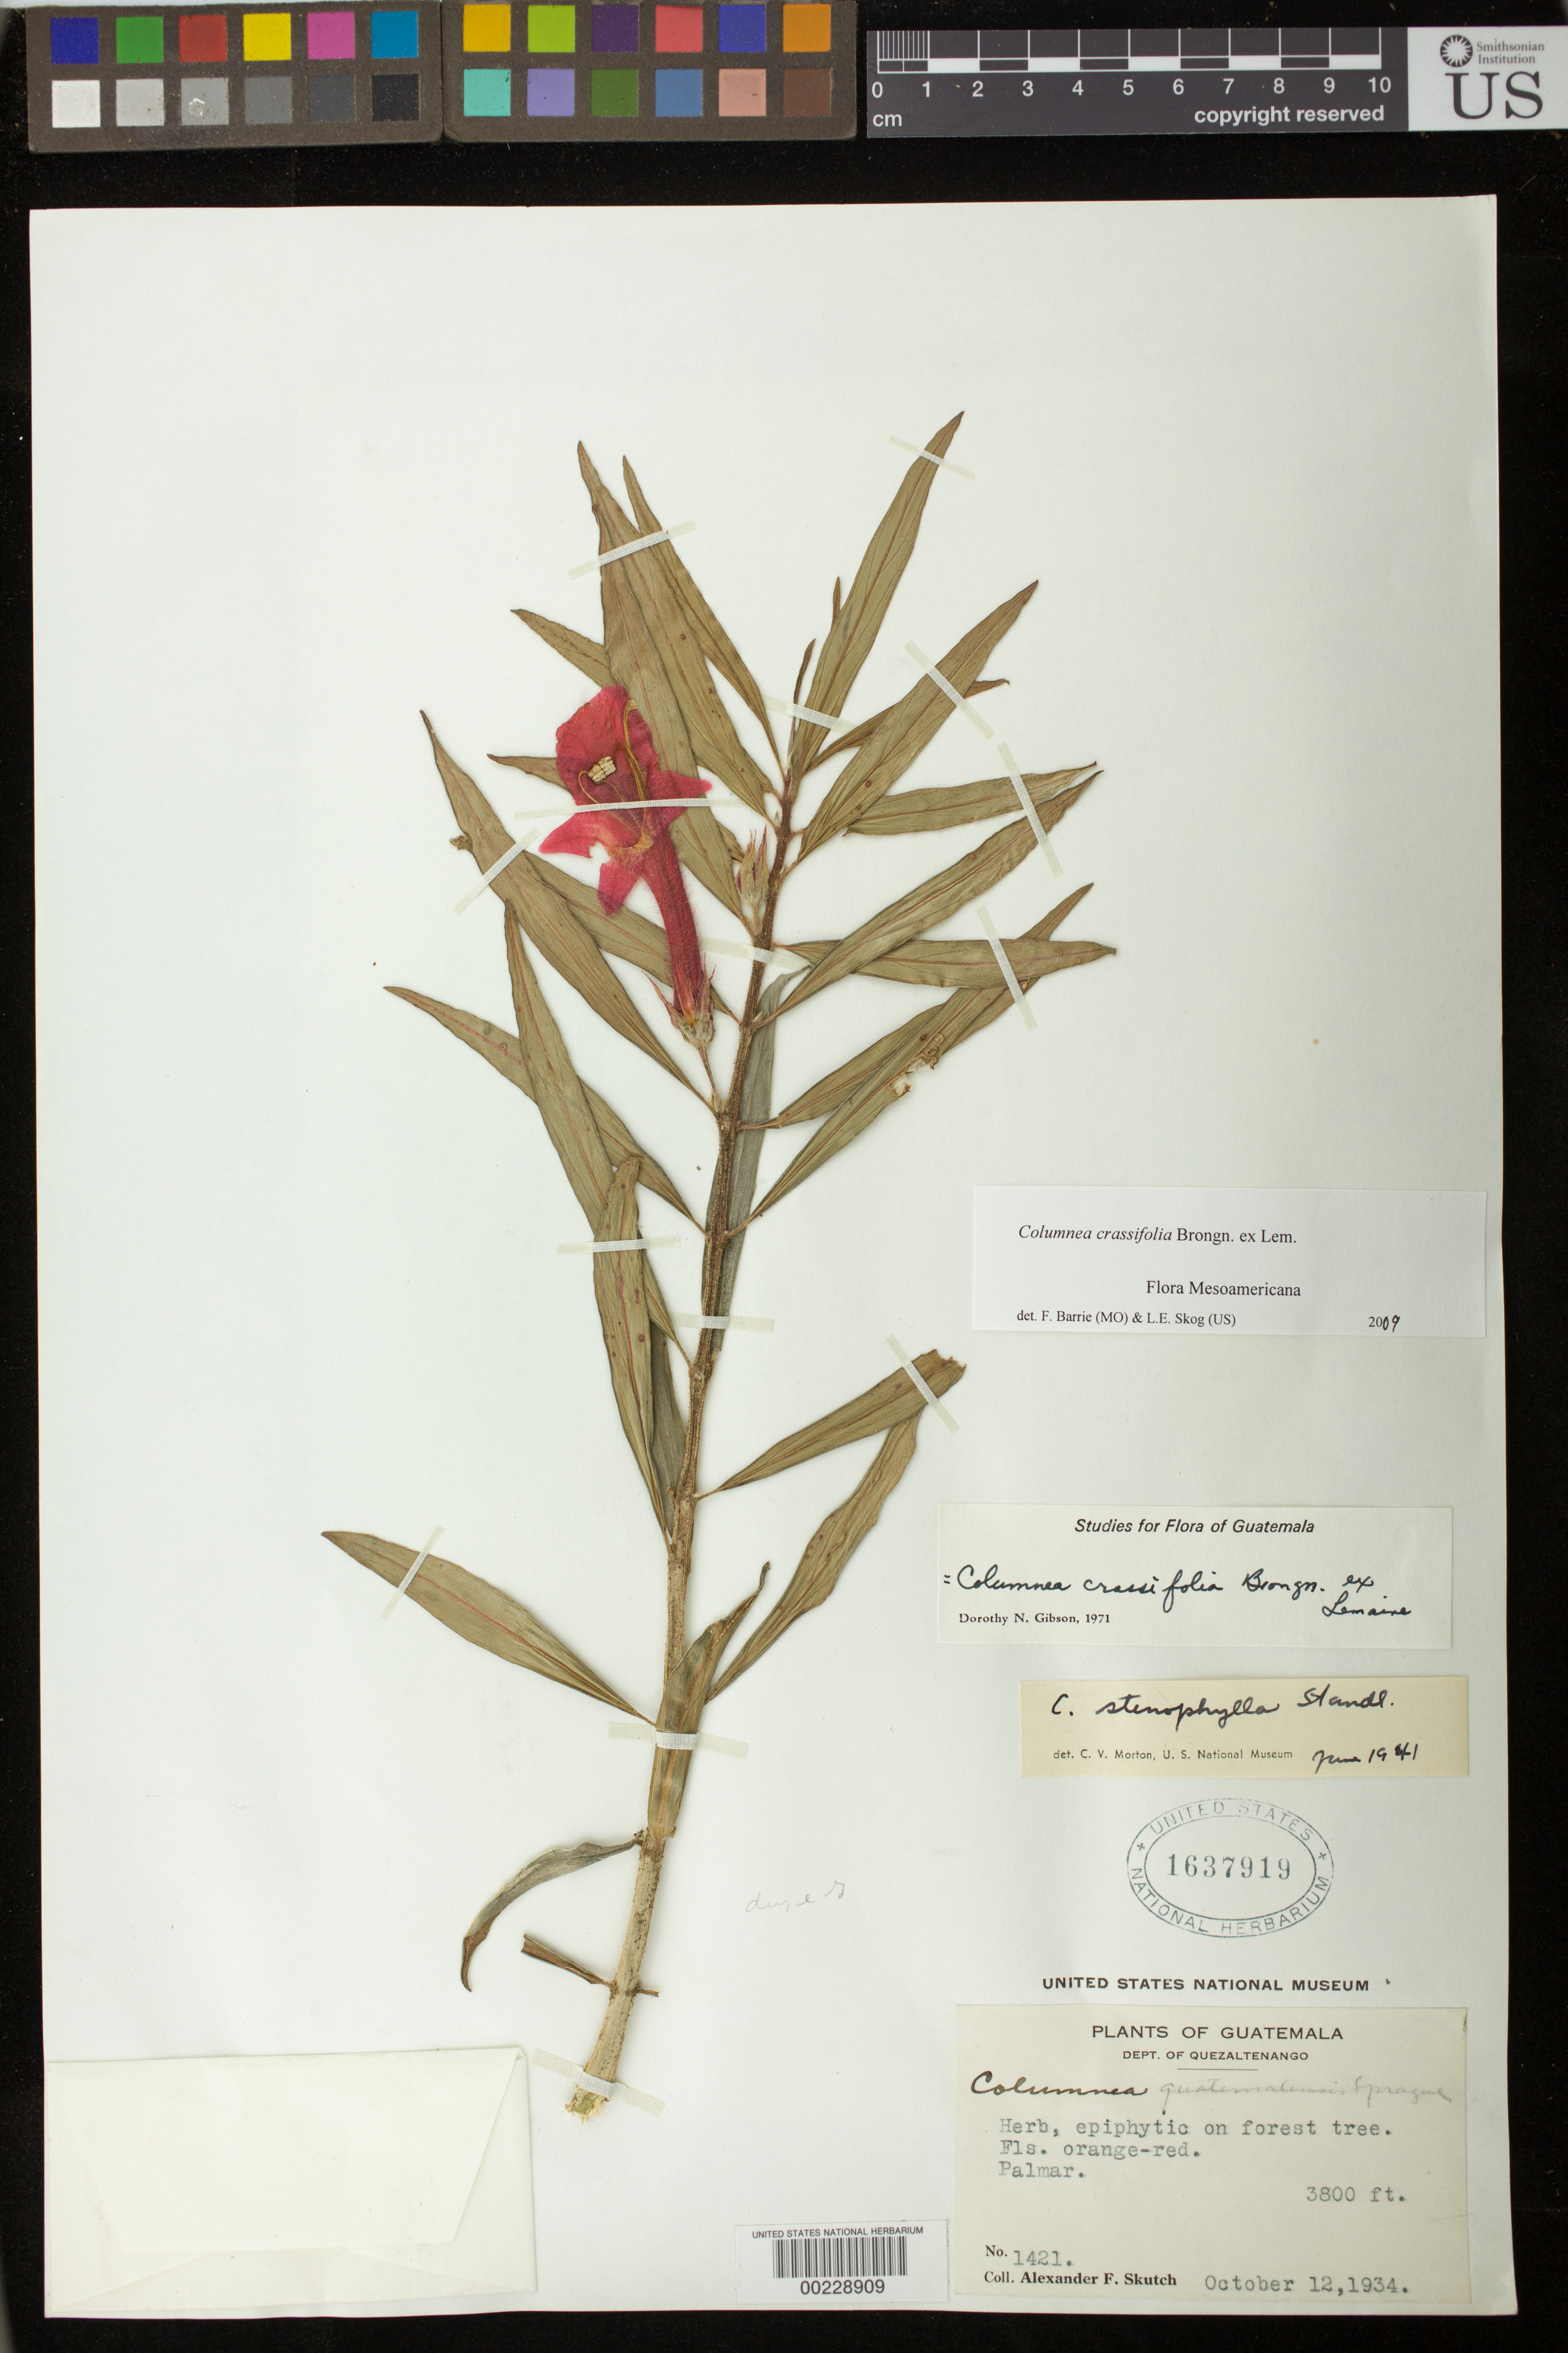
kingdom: Plantae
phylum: Tracheophyta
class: Magnoliopsida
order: Lamiales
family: Gesneriaceae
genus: Columnea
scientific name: Columnea crassifolia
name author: Brongn.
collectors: A. F. Skutch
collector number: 1421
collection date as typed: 12 Oct 1934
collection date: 1934-10-12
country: Guatemala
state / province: Quetzaltenango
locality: Santa Barbara, Palmar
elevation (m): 1158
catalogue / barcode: US 1637919